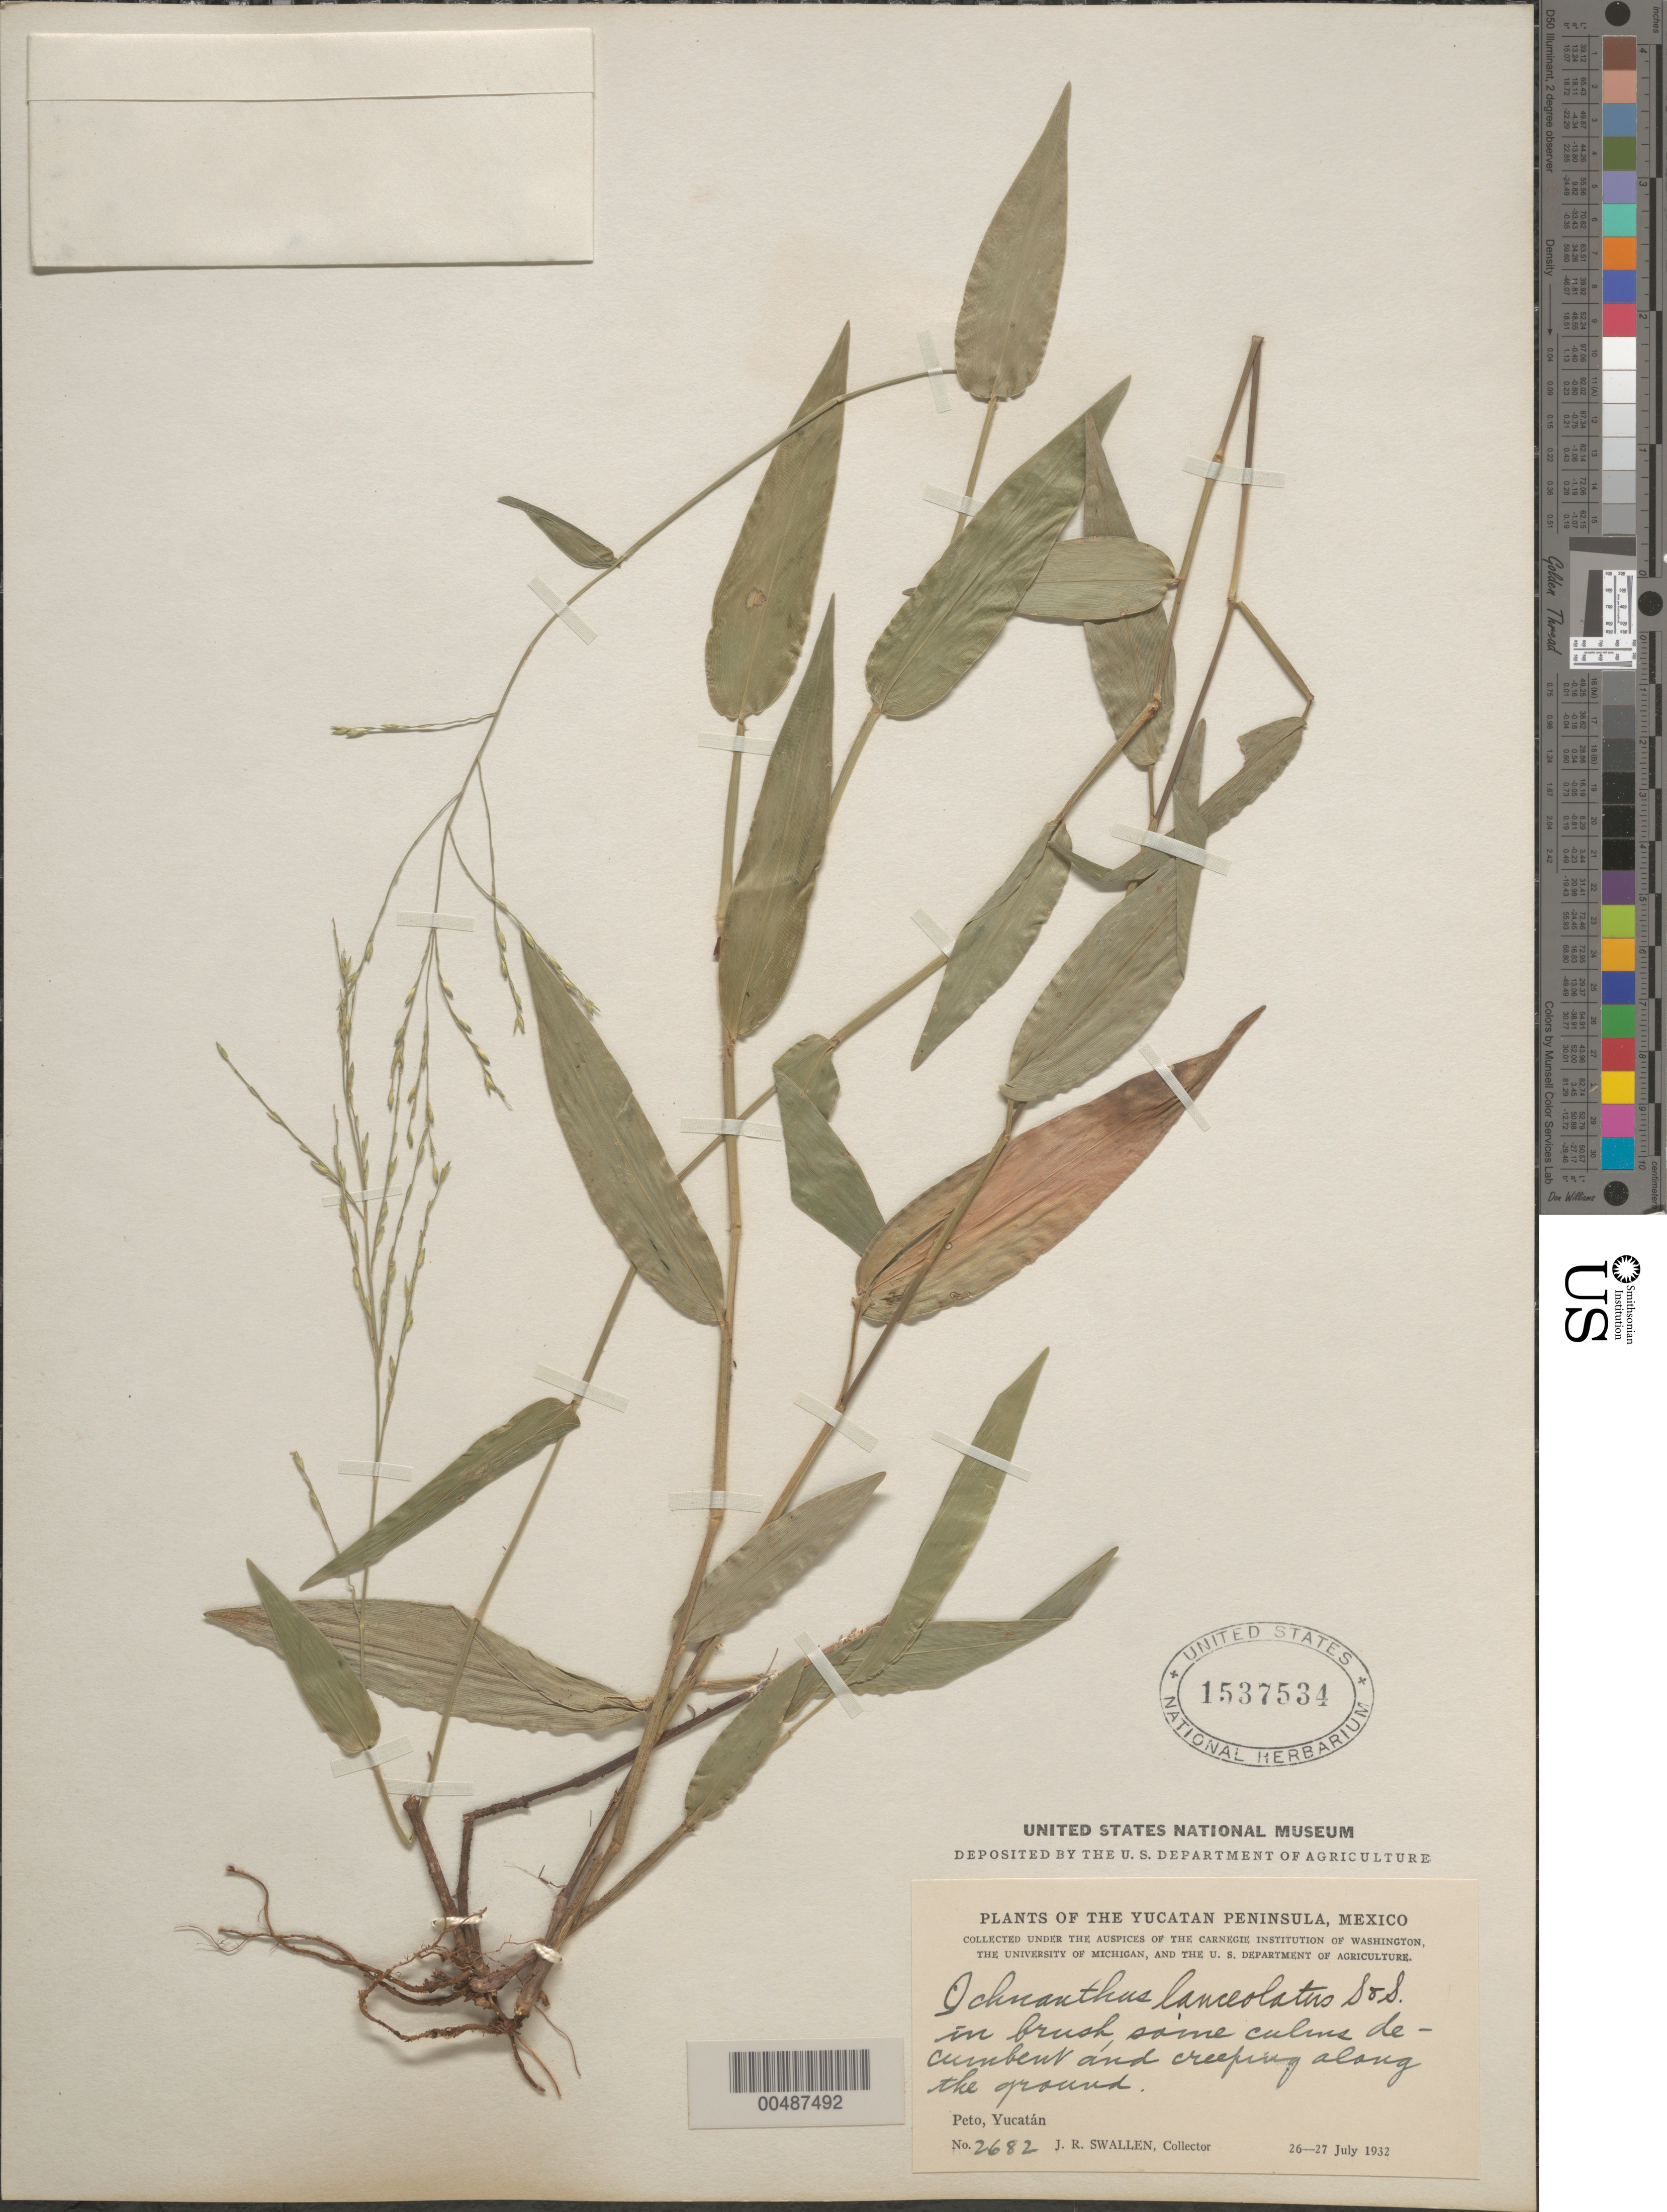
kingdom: Plantae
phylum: Tracheophyta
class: Liliopsida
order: Poales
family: Poaceae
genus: Ichnanthus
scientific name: Ichnanthus lanceolatus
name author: Scribn. & J.G. Sm.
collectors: J. R. Swallen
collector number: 2682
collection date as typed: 26 Jul 1932 to 27 Jul 1932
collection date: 1932-07-26/1932-07-27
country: Mexico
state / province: Yucatan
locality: Yucatan Peninsula, Peto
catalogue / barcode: US 1537534